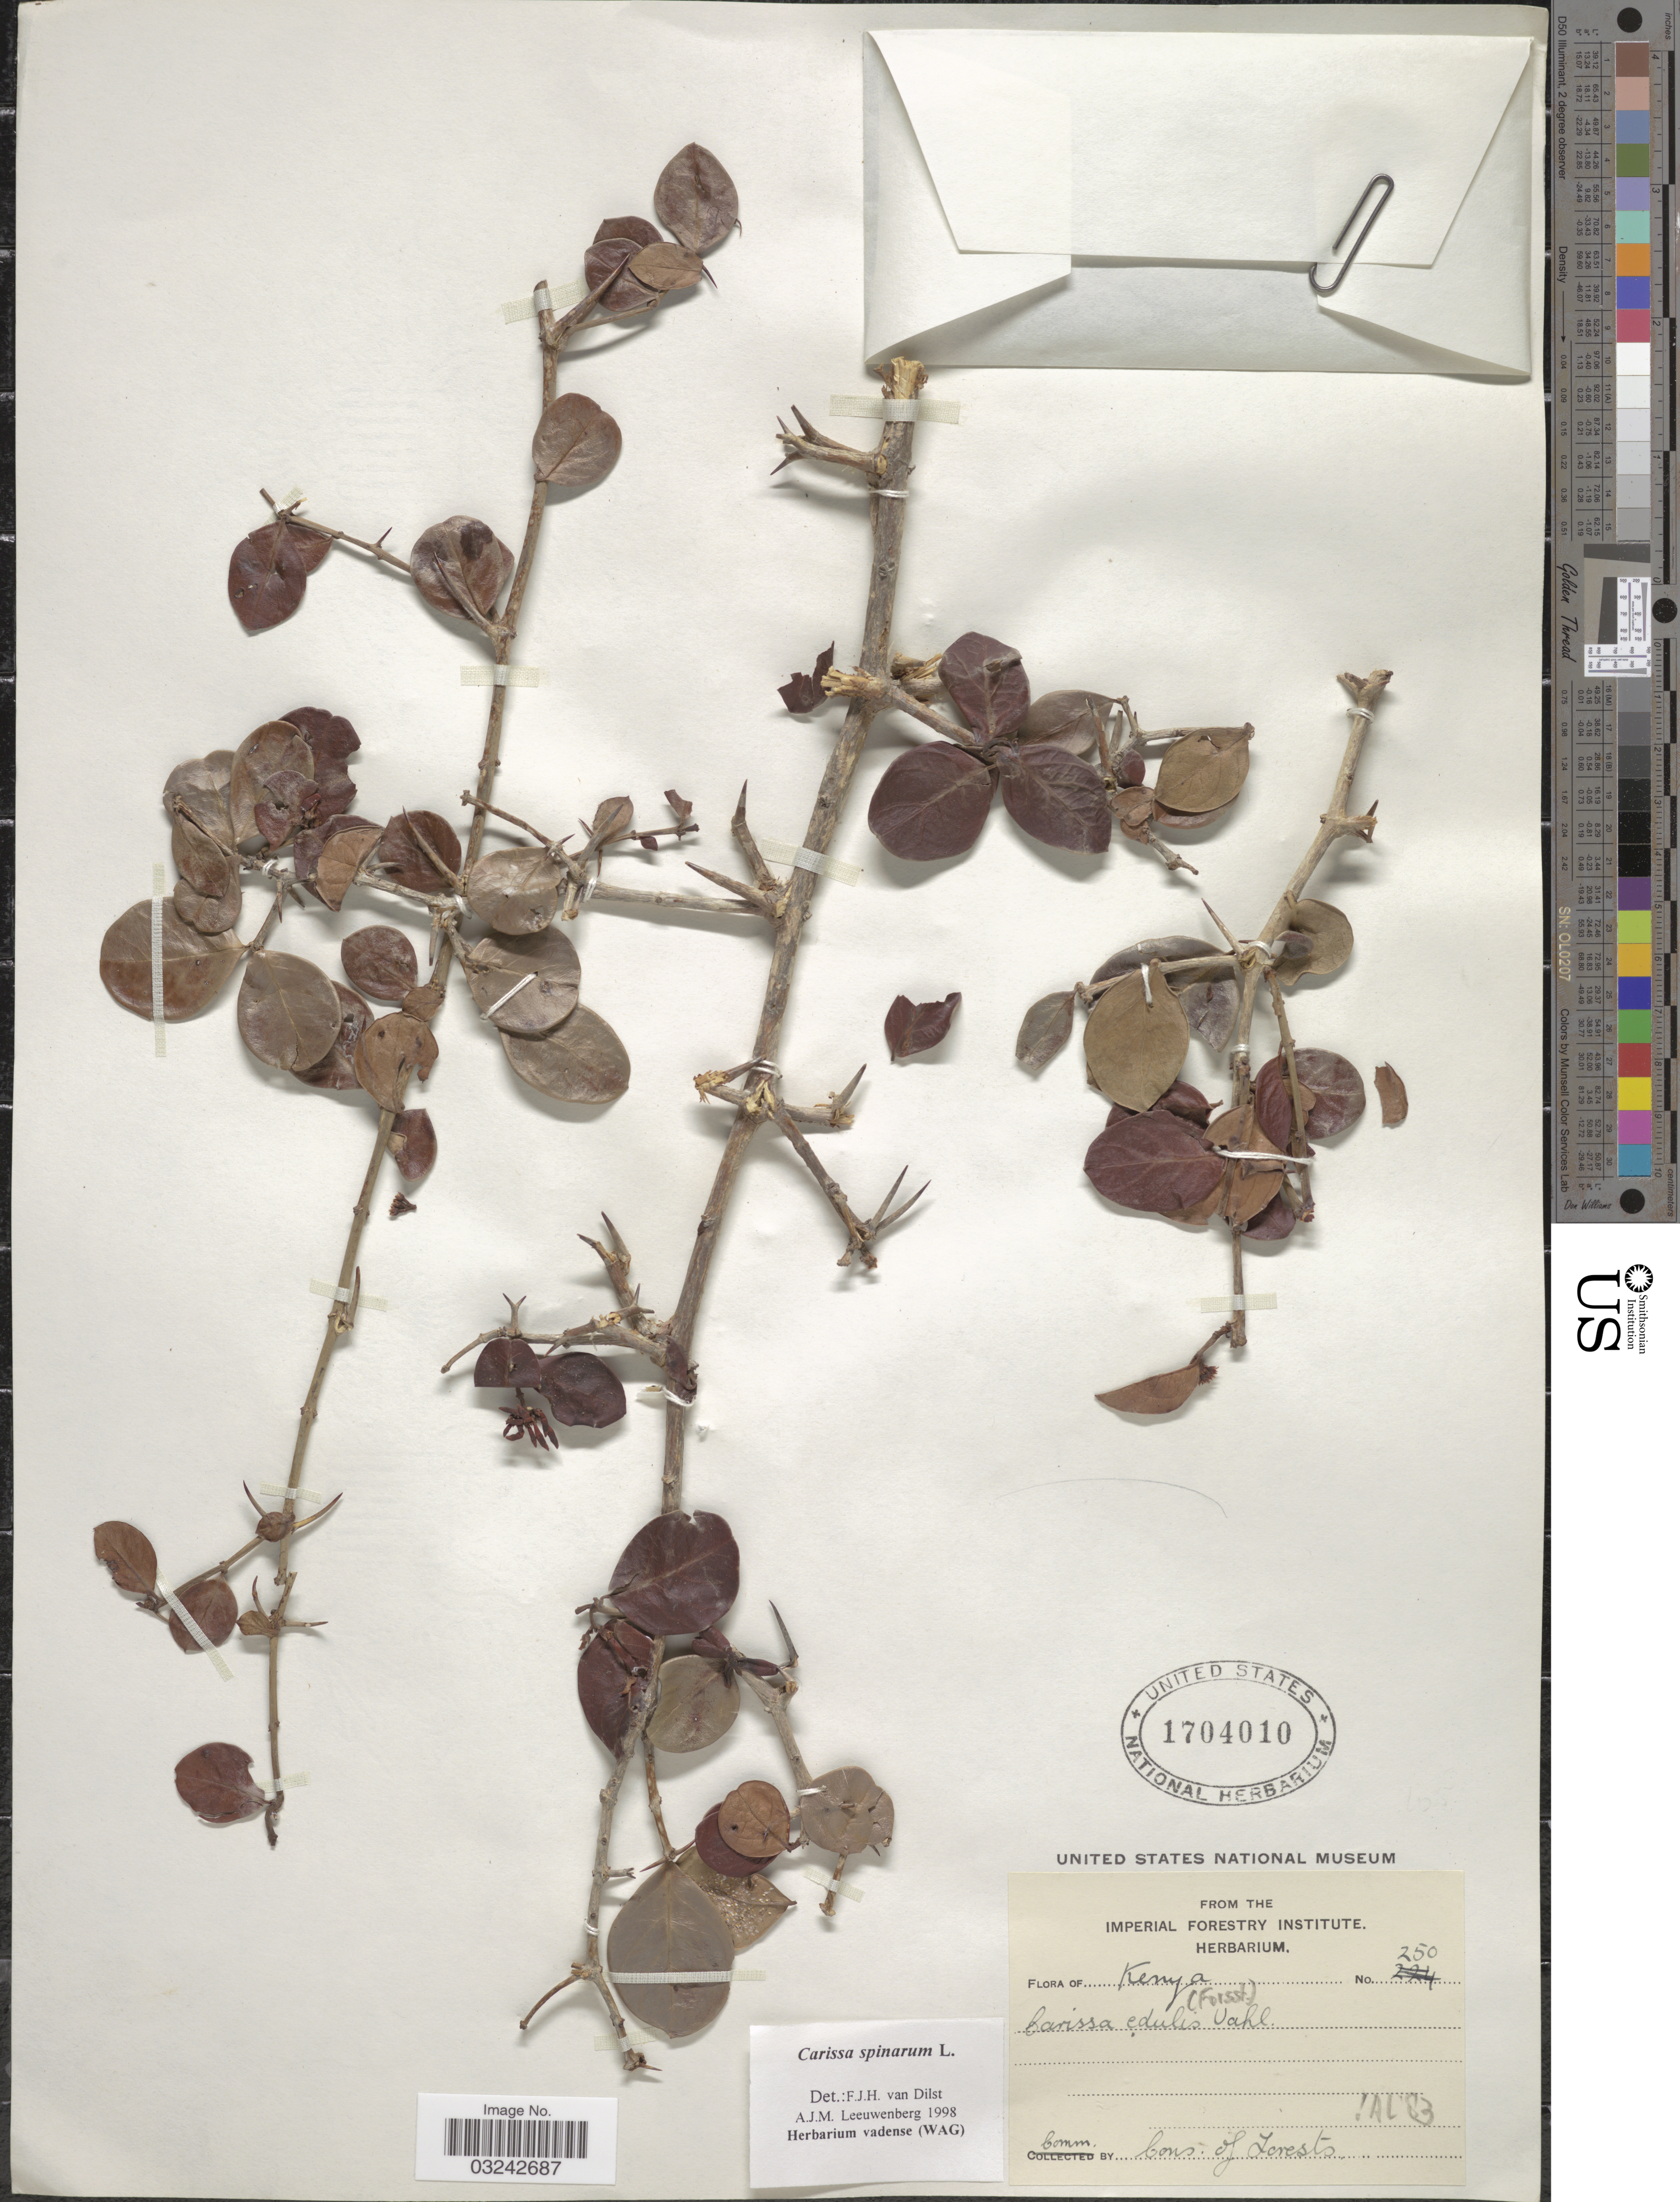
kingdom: Plantae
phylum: Tracheophyta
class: Magnoliopsida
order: Gentianales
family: Apocynaceae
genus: Carissa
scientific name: Carissa spinarum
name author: L.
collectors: Imperial Forestry Institute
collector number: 250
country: Kenya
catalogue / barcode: US 1704010